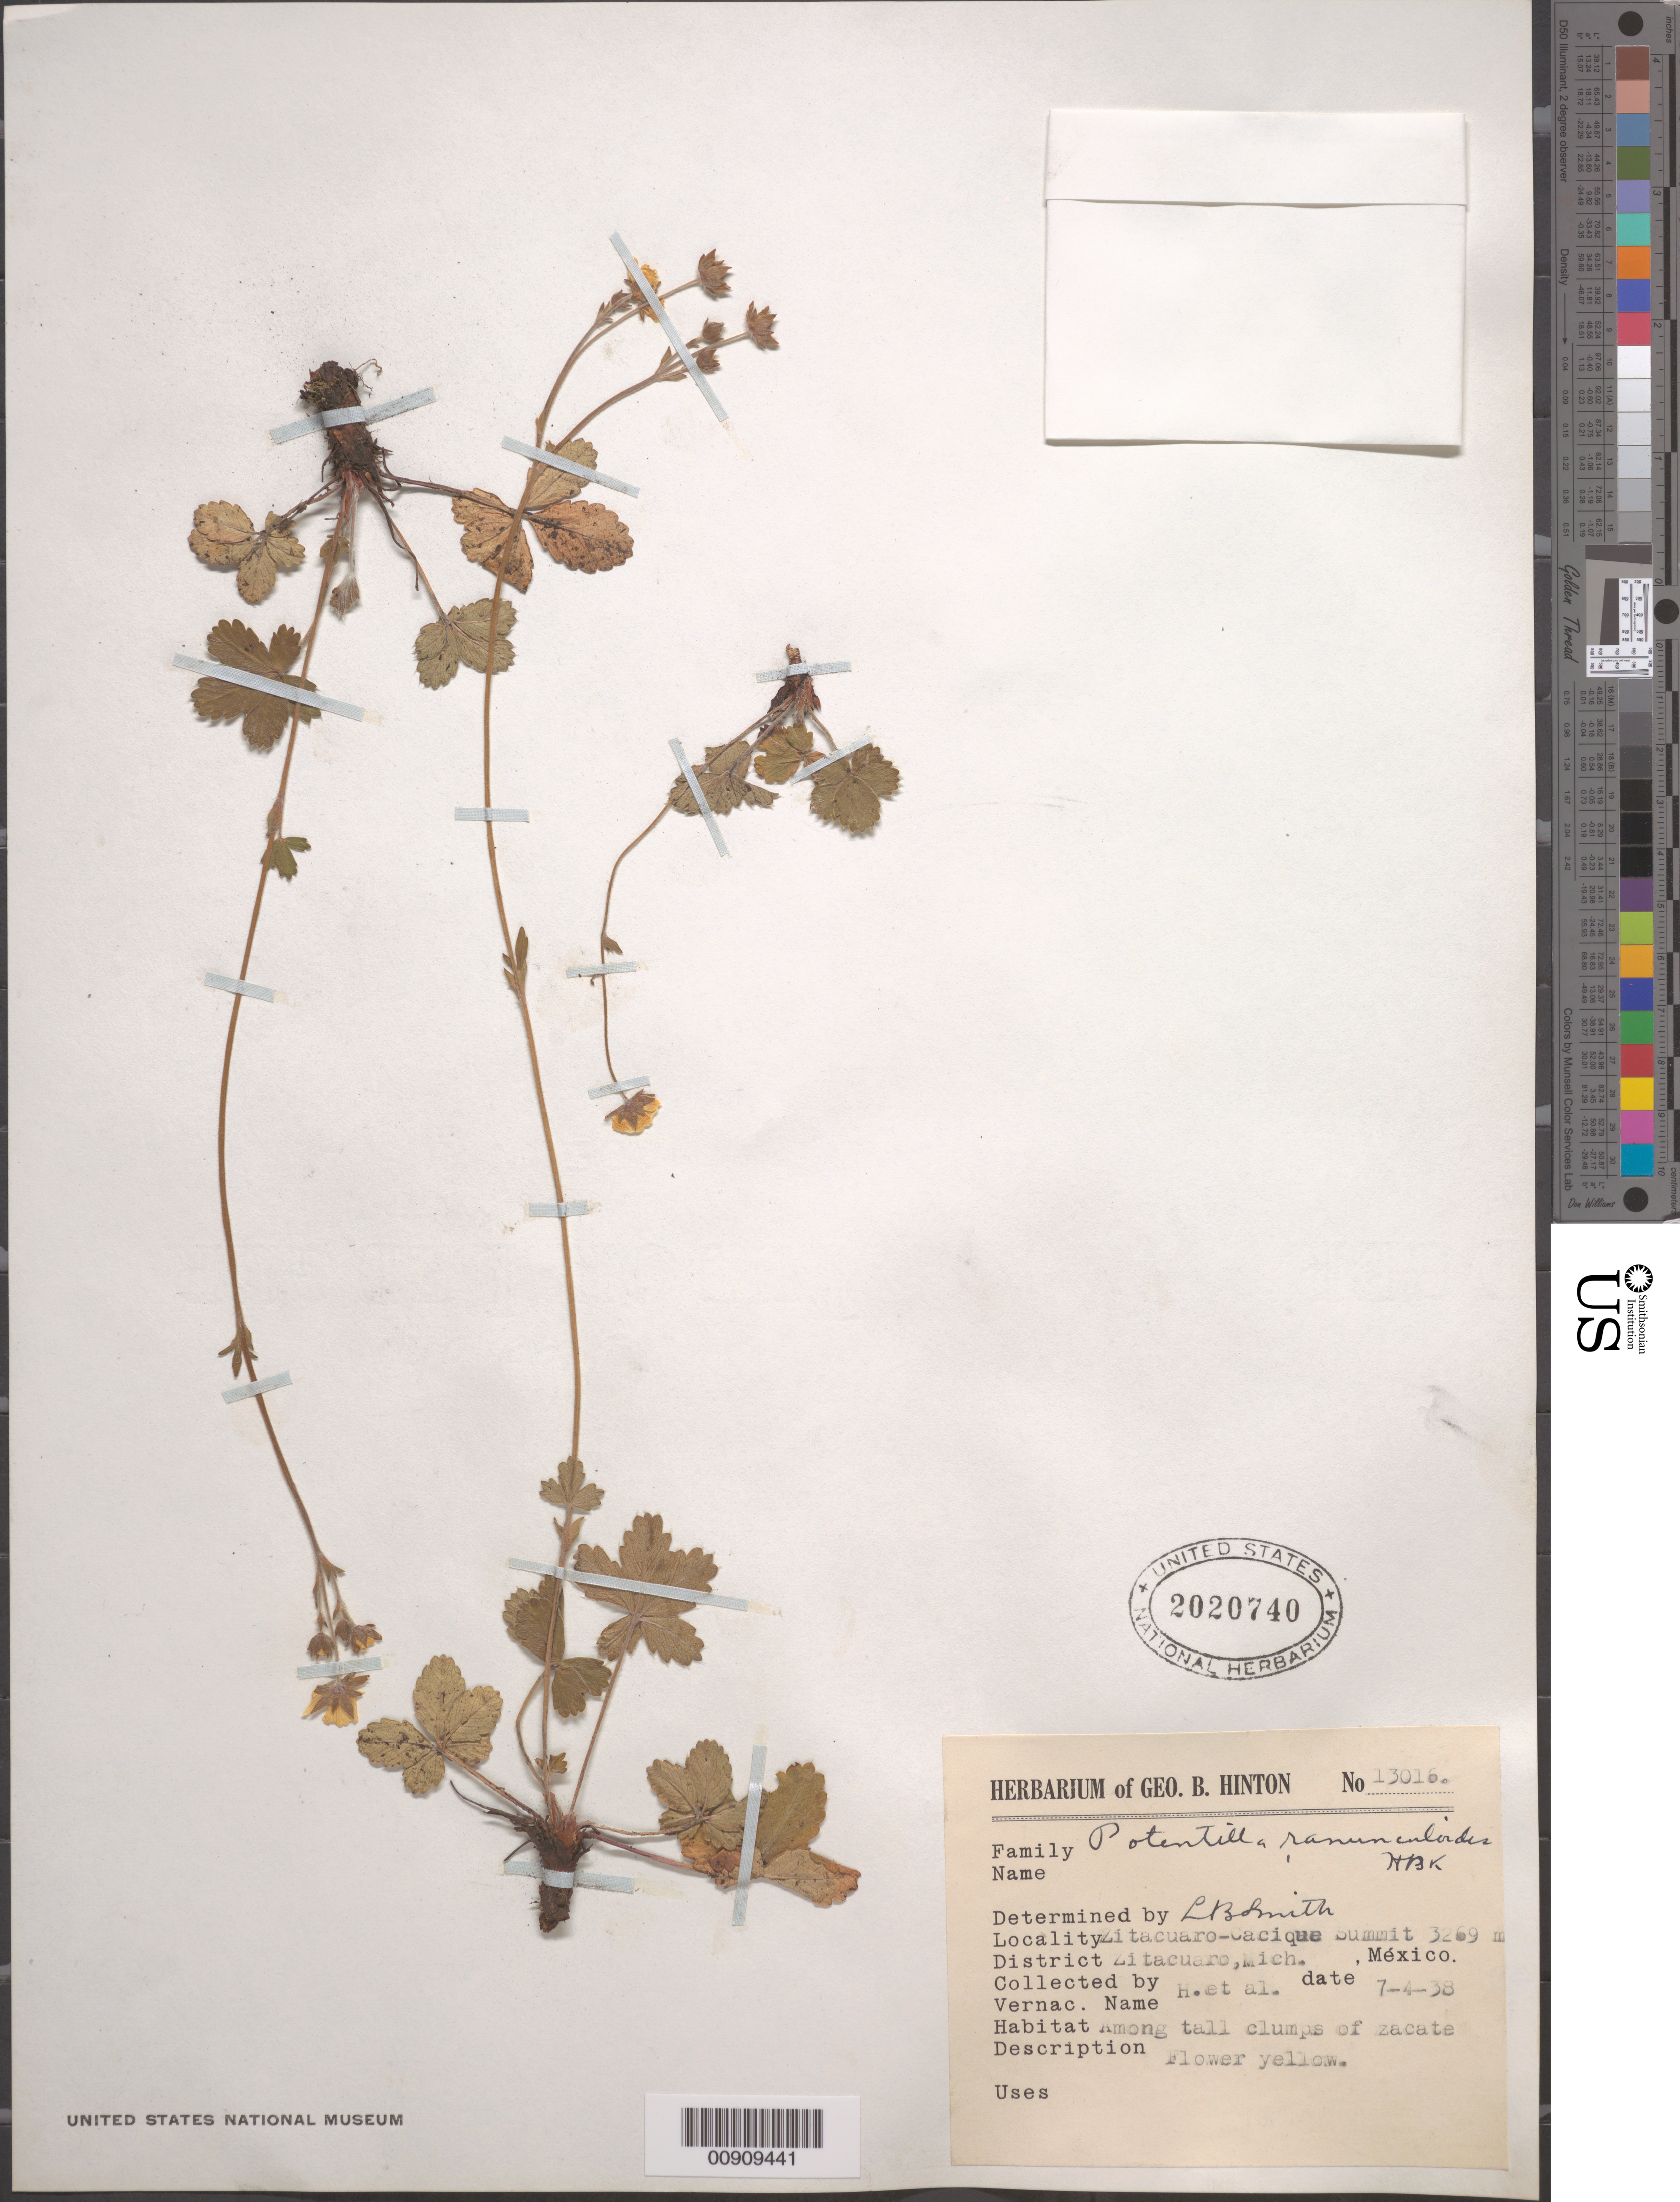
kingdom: Plantae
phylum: Tracheophyta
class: Magnoliopsida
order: Rosales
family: Rosaceae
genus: Potentilla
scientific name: Potentilla ranunculoides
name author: Humb. & Bonpl. ex Nestl.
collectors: G. B. Hinton & et al.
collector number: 13016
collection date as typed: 04 Jul 1938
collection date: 1938-07-04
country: Mexico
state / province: Michoacán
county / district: Zitácuaro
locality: Zitácuaro-Cacique summit, District Zitácuaro, Michoacán.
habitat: Among tall clumps of zacate.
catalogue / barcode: US 2020740